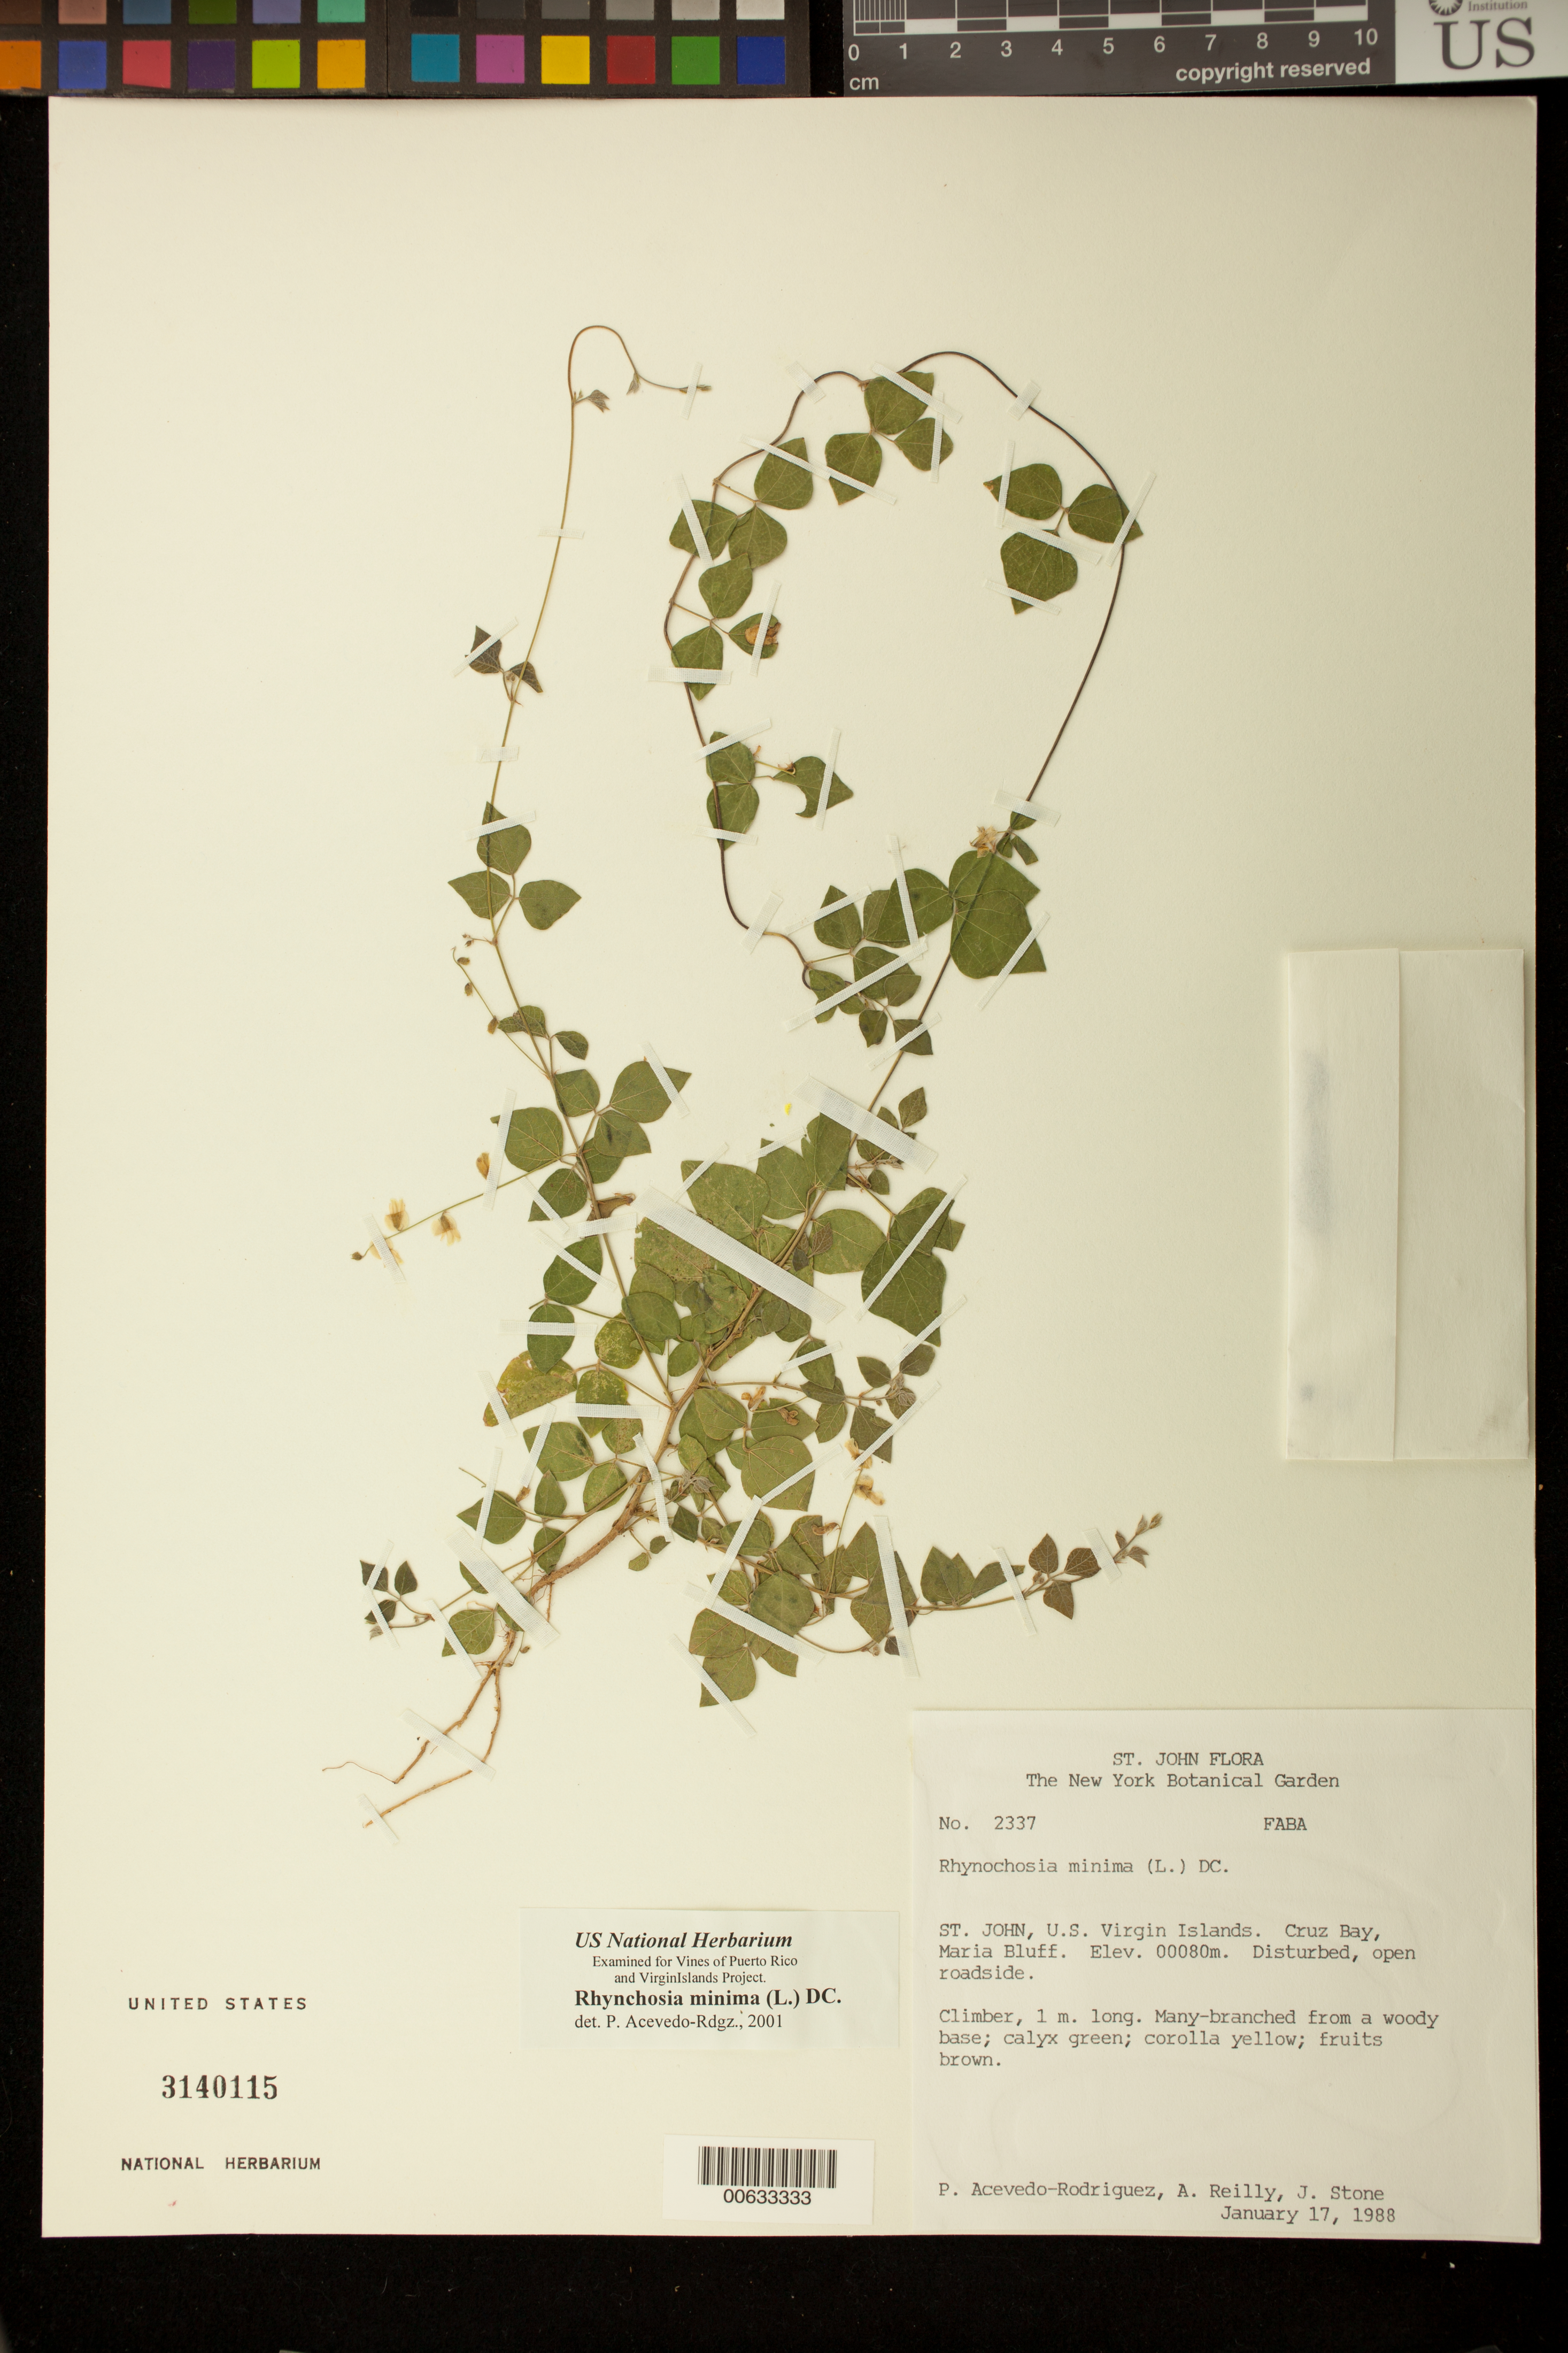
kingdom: Plantae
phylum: Tracheophyta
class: Magnoliopsida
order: Fabales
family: Fabaceae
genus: Rhynchosia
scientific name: Rhynchosia minima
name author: (L.) DC.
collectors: P. Acevedo-Rodr., A. Reilly & J. Stone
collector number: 2337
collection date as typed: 17 Jan 1988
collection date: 1988-01-17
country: U.S. Virgin Islands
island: St. John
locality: Cruz Bay Quarter; Maria Bluff.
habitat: Disturbed, open roadside.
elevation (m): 80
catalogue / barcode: US 3140115